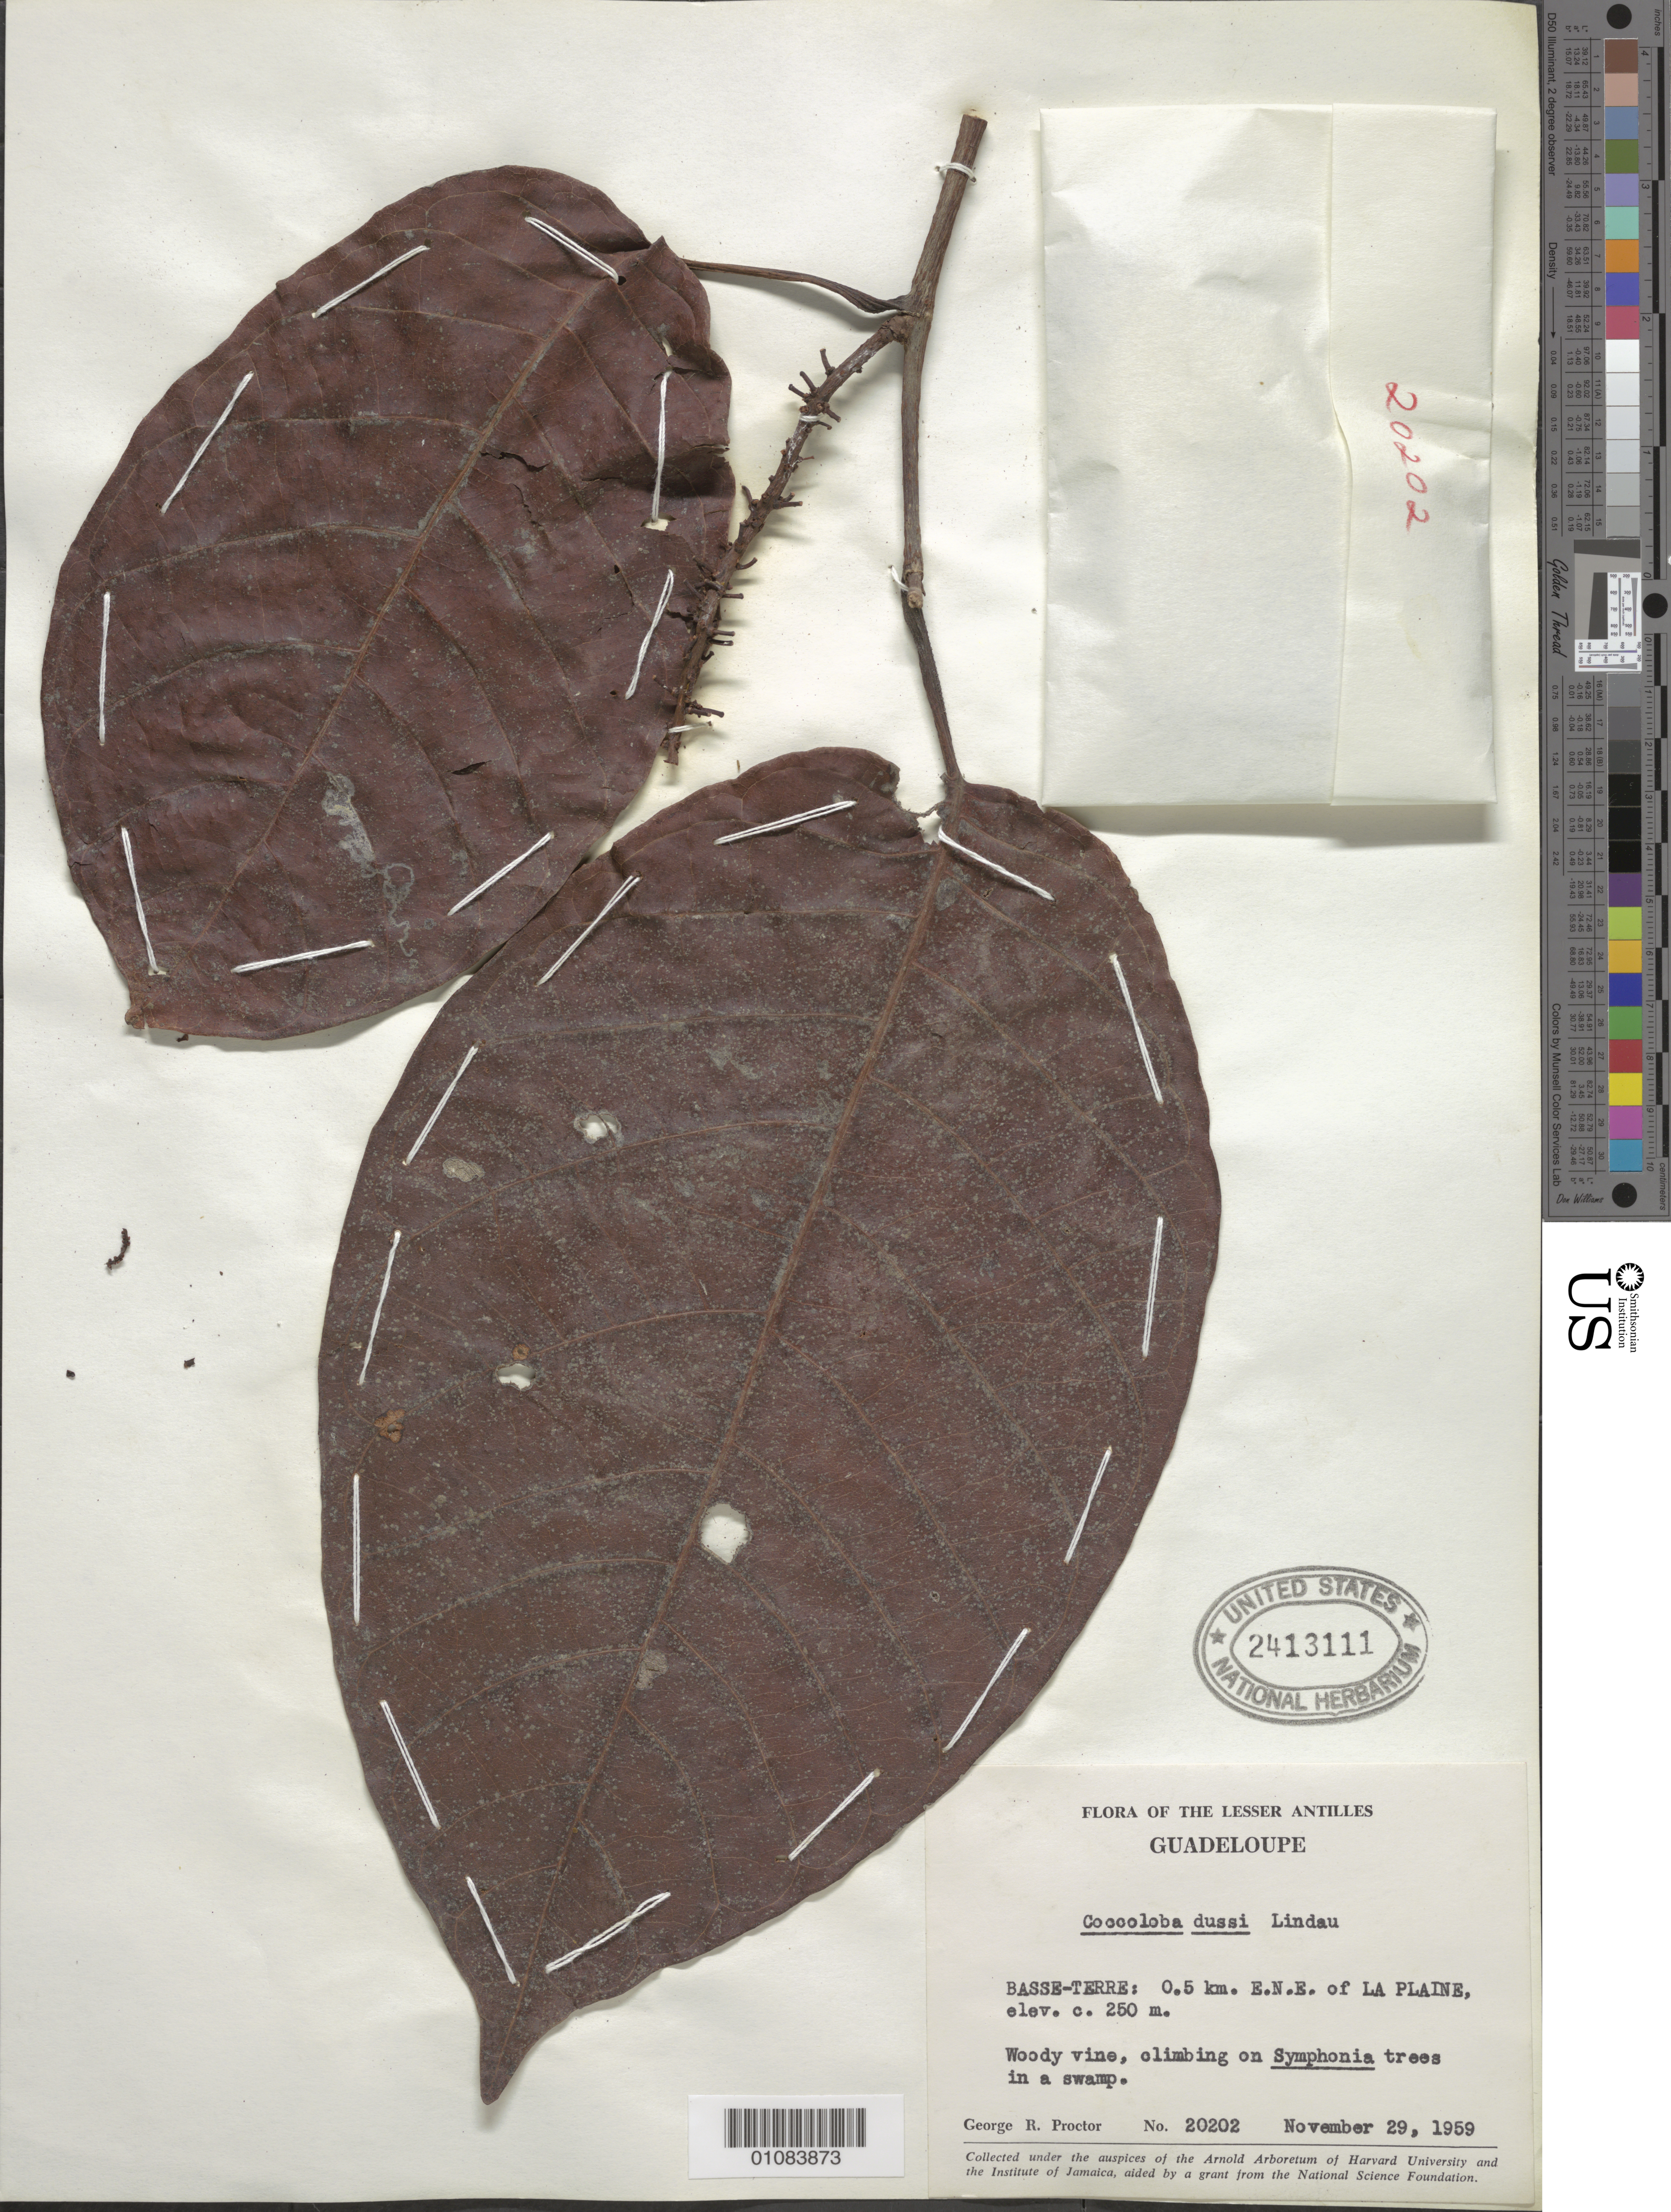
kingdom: Plantae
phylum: Tracheophyta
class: Magnoliopsida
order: Caryophyllales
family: Polygonaceae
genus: Coccoloba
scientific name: Coccoloba dussii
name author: Lindau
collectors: G. R. Proctor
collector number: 20202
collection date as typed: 29 Nov 1959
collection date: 1959-11-29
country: Guadeloupe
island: Basse Terre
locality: Basse-Terre: 0.5 km. ENE of La Plaine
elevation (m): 250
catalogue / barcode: US 2413111